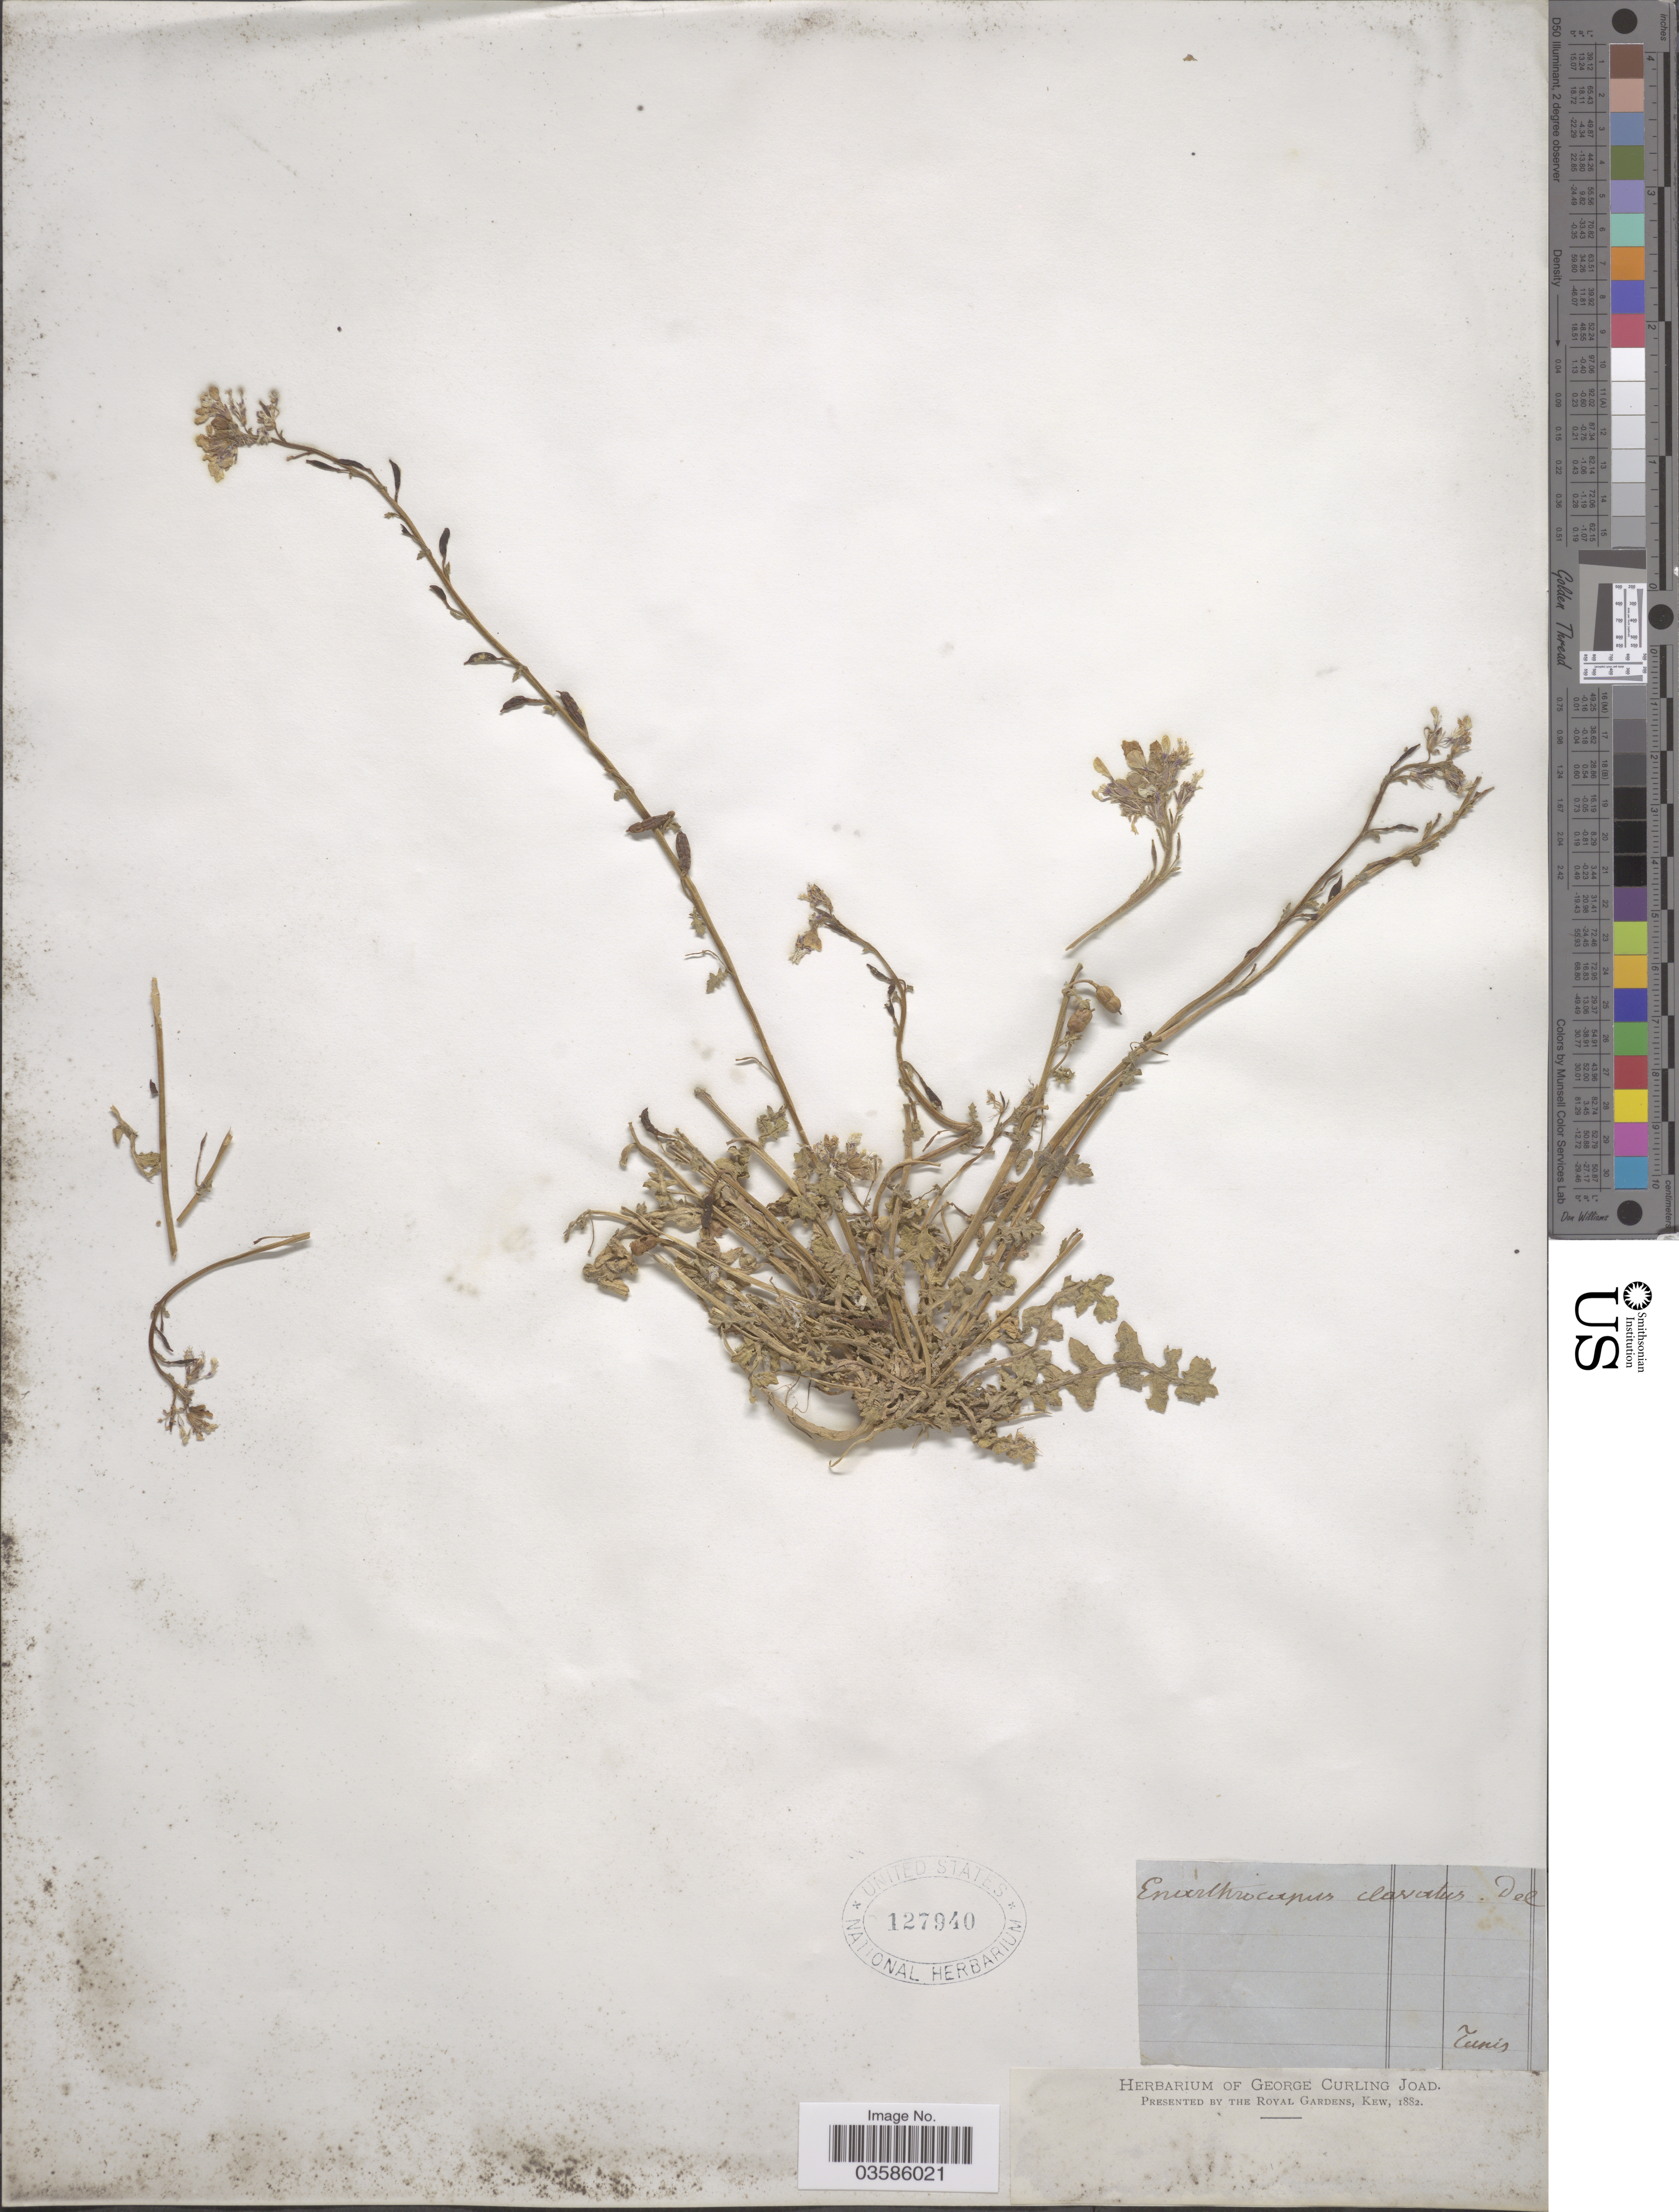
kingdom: Plantae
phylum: Tracheophyta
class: Magnoliopsida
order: Brassicales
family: Brassicaceae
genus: Enarthrocarpus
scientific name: Enarthrocarpus clavatus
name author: Delile ex Godr.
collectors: ex herb. George Curling Joad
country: Tunisia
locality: Tunis.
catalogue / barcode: US 127940